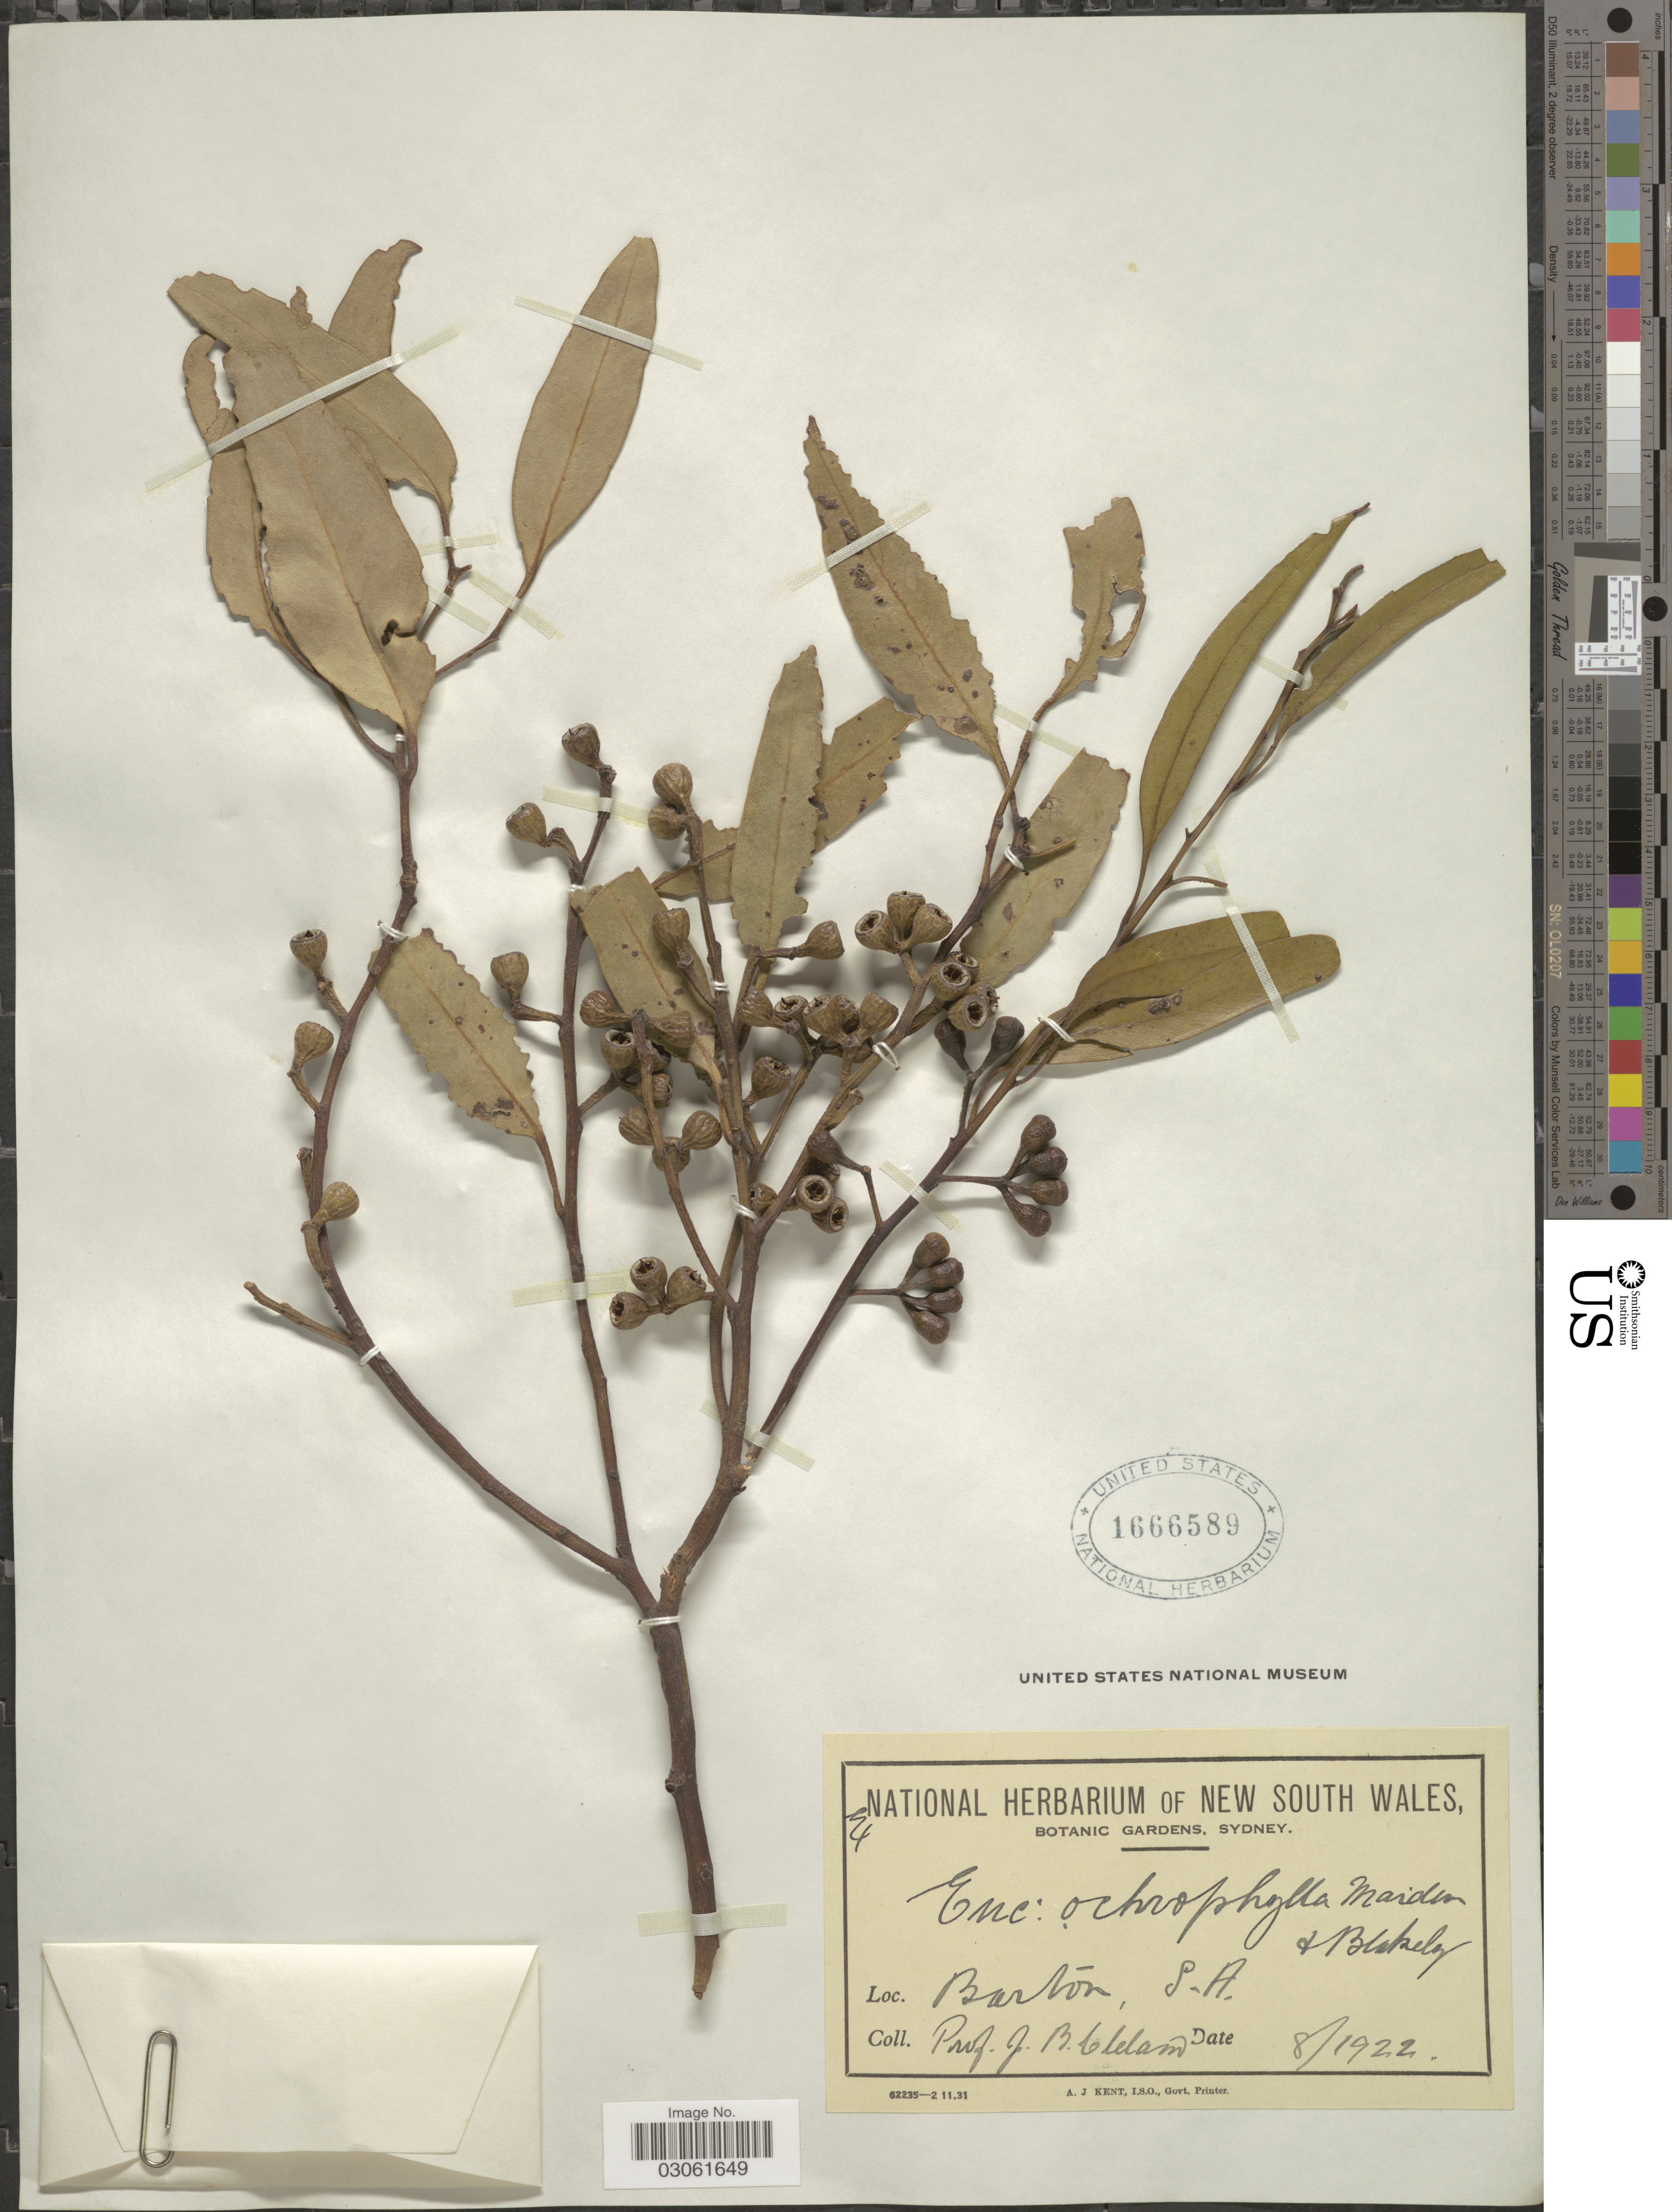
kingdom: Plantae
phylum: Tracheophyta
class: Magnoliopsida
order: Myrtales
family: Myrtaceae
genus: Eucalyptus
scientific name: Eucalyptus ochrophylla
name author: Maiden & Blakely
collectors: J. Cleland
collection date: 1922-08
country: Australia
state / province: South Australia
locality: Barton.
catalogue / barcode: US 1666589